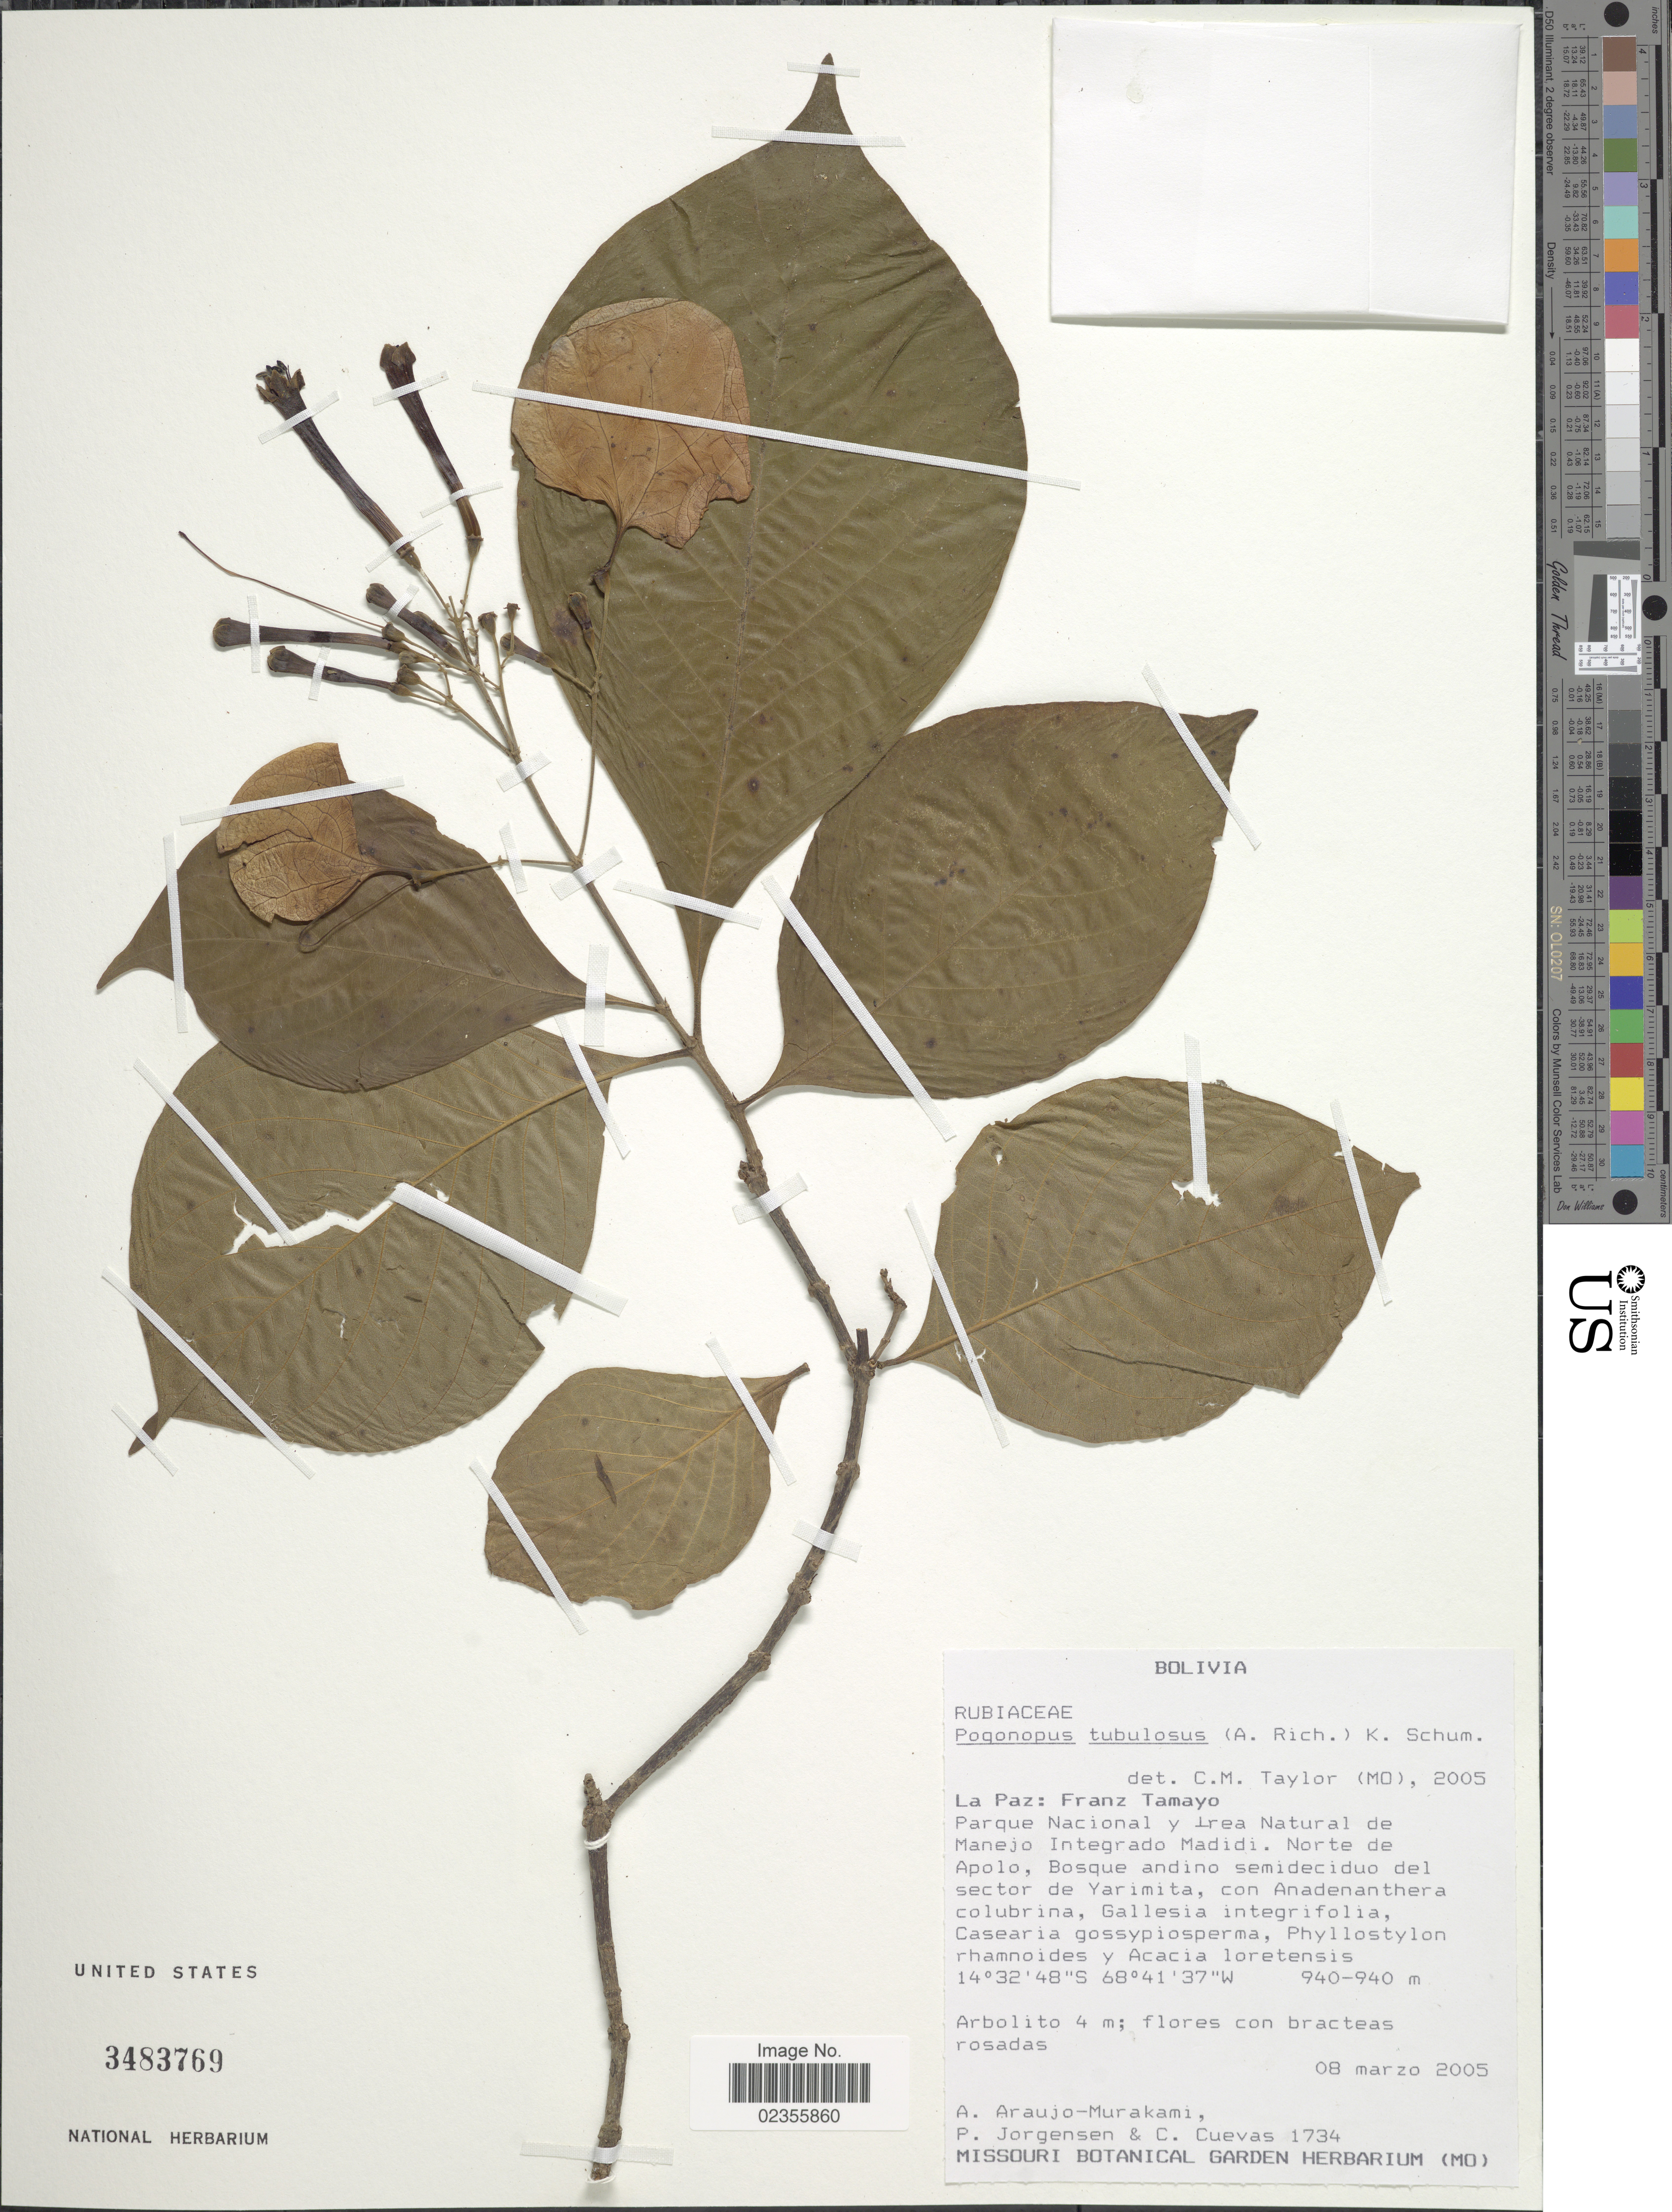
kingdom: Plantae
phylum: Tracheophyta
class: Magnoliopsida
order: Gentianales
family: Rubiaceae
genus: Pogonopus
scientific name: Pogonopus tubulosus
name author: (A. Rich. in DC.) K. Schum.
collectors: A. Araujo-Murakami, P. Jörgensen & C. Cuevas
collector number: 1734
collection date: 2005-03-08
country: Bolivia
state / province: La Paz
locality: La Paz: Franz Tamayo. Parque Nacional y Irea Natural de Manejo Integrado Madidi. Norte de Apolo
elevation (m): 940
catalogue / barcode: US 3483769